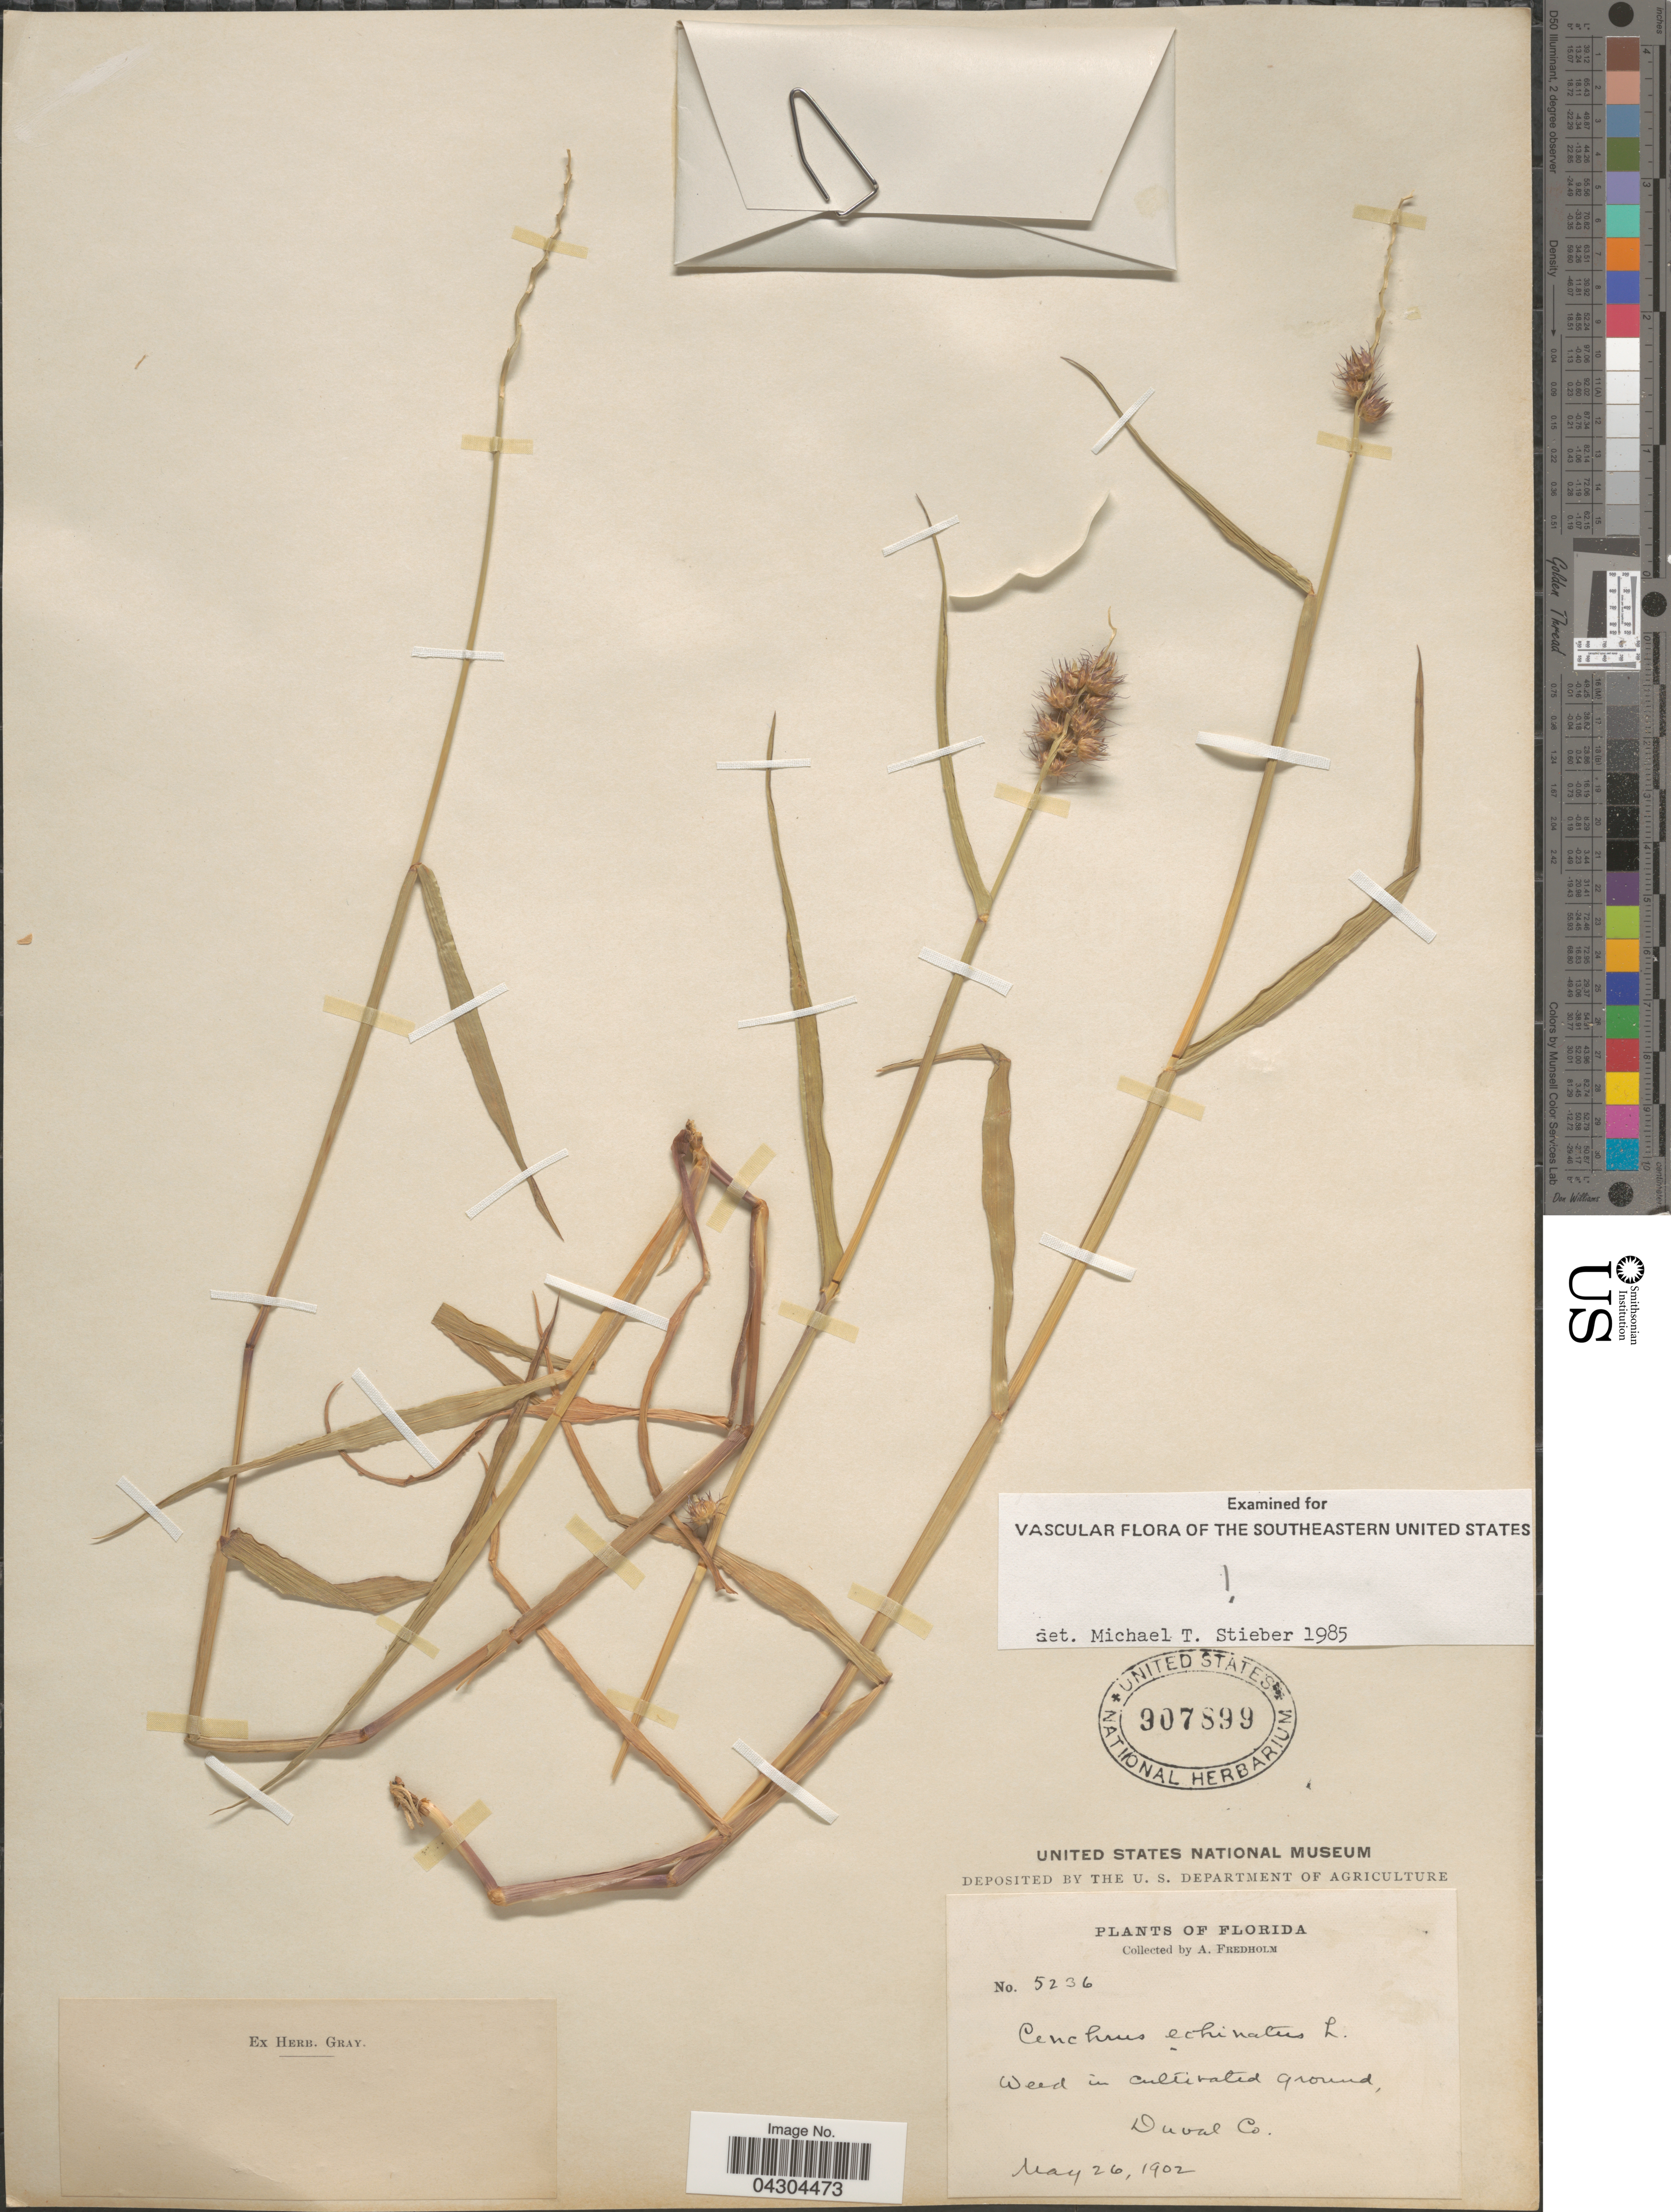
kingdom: Plantae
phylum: Tracheophyta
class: Liliopsida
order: Poales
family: Poaceae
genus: Cenchrus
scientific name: Cenchrus echinatus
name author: L.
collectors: A. Fredholm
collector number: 5236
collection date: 1902-05-26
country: United States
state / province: Florida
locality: Weed in cultivated ground, Duval Co.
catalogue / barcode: US 907899